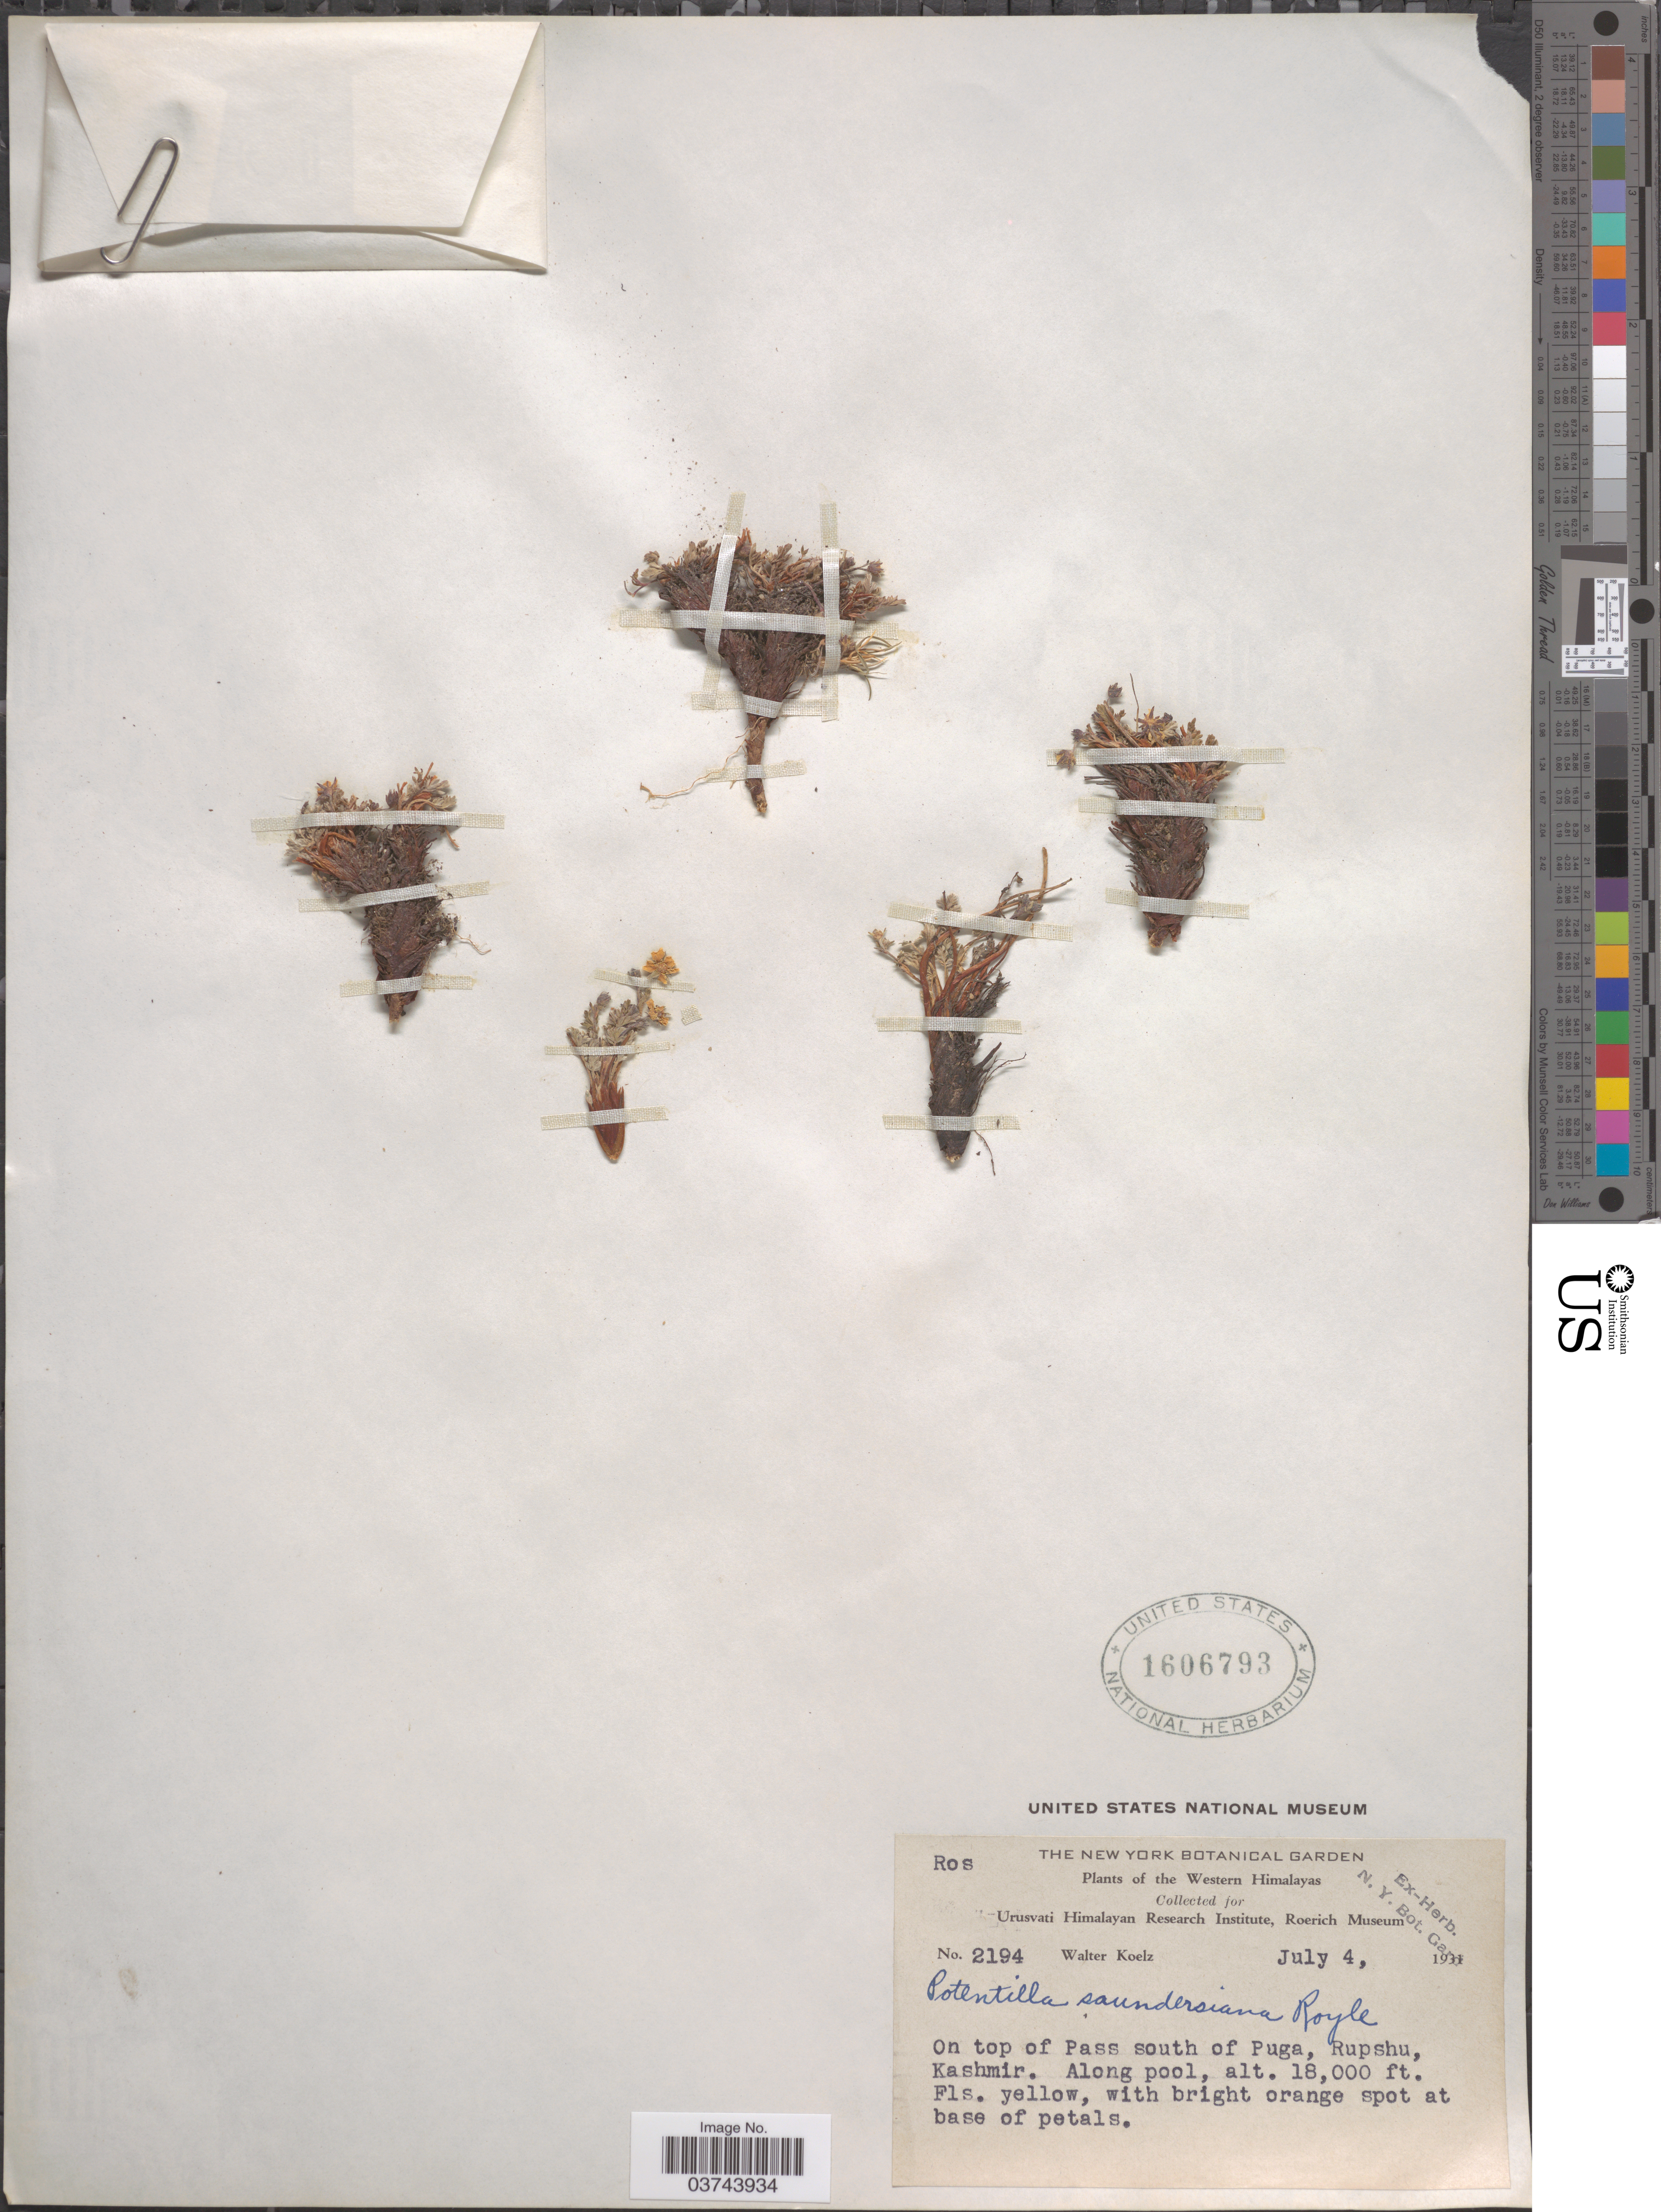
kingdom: Plantae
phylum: Tracheophyta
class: Magnoliopsida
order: Rosales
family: Rosaceae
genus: Potentilla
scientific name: Potentilla saundersiana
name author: Royle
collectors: W. N. Koelz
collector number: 2194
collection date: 1931-07-04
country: India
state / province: Jammu and Kashmir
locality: Western Himalayas. On top of Pass south of Puga, Rupshu, Kashmir.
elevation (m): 5486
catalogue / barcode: US 1606793